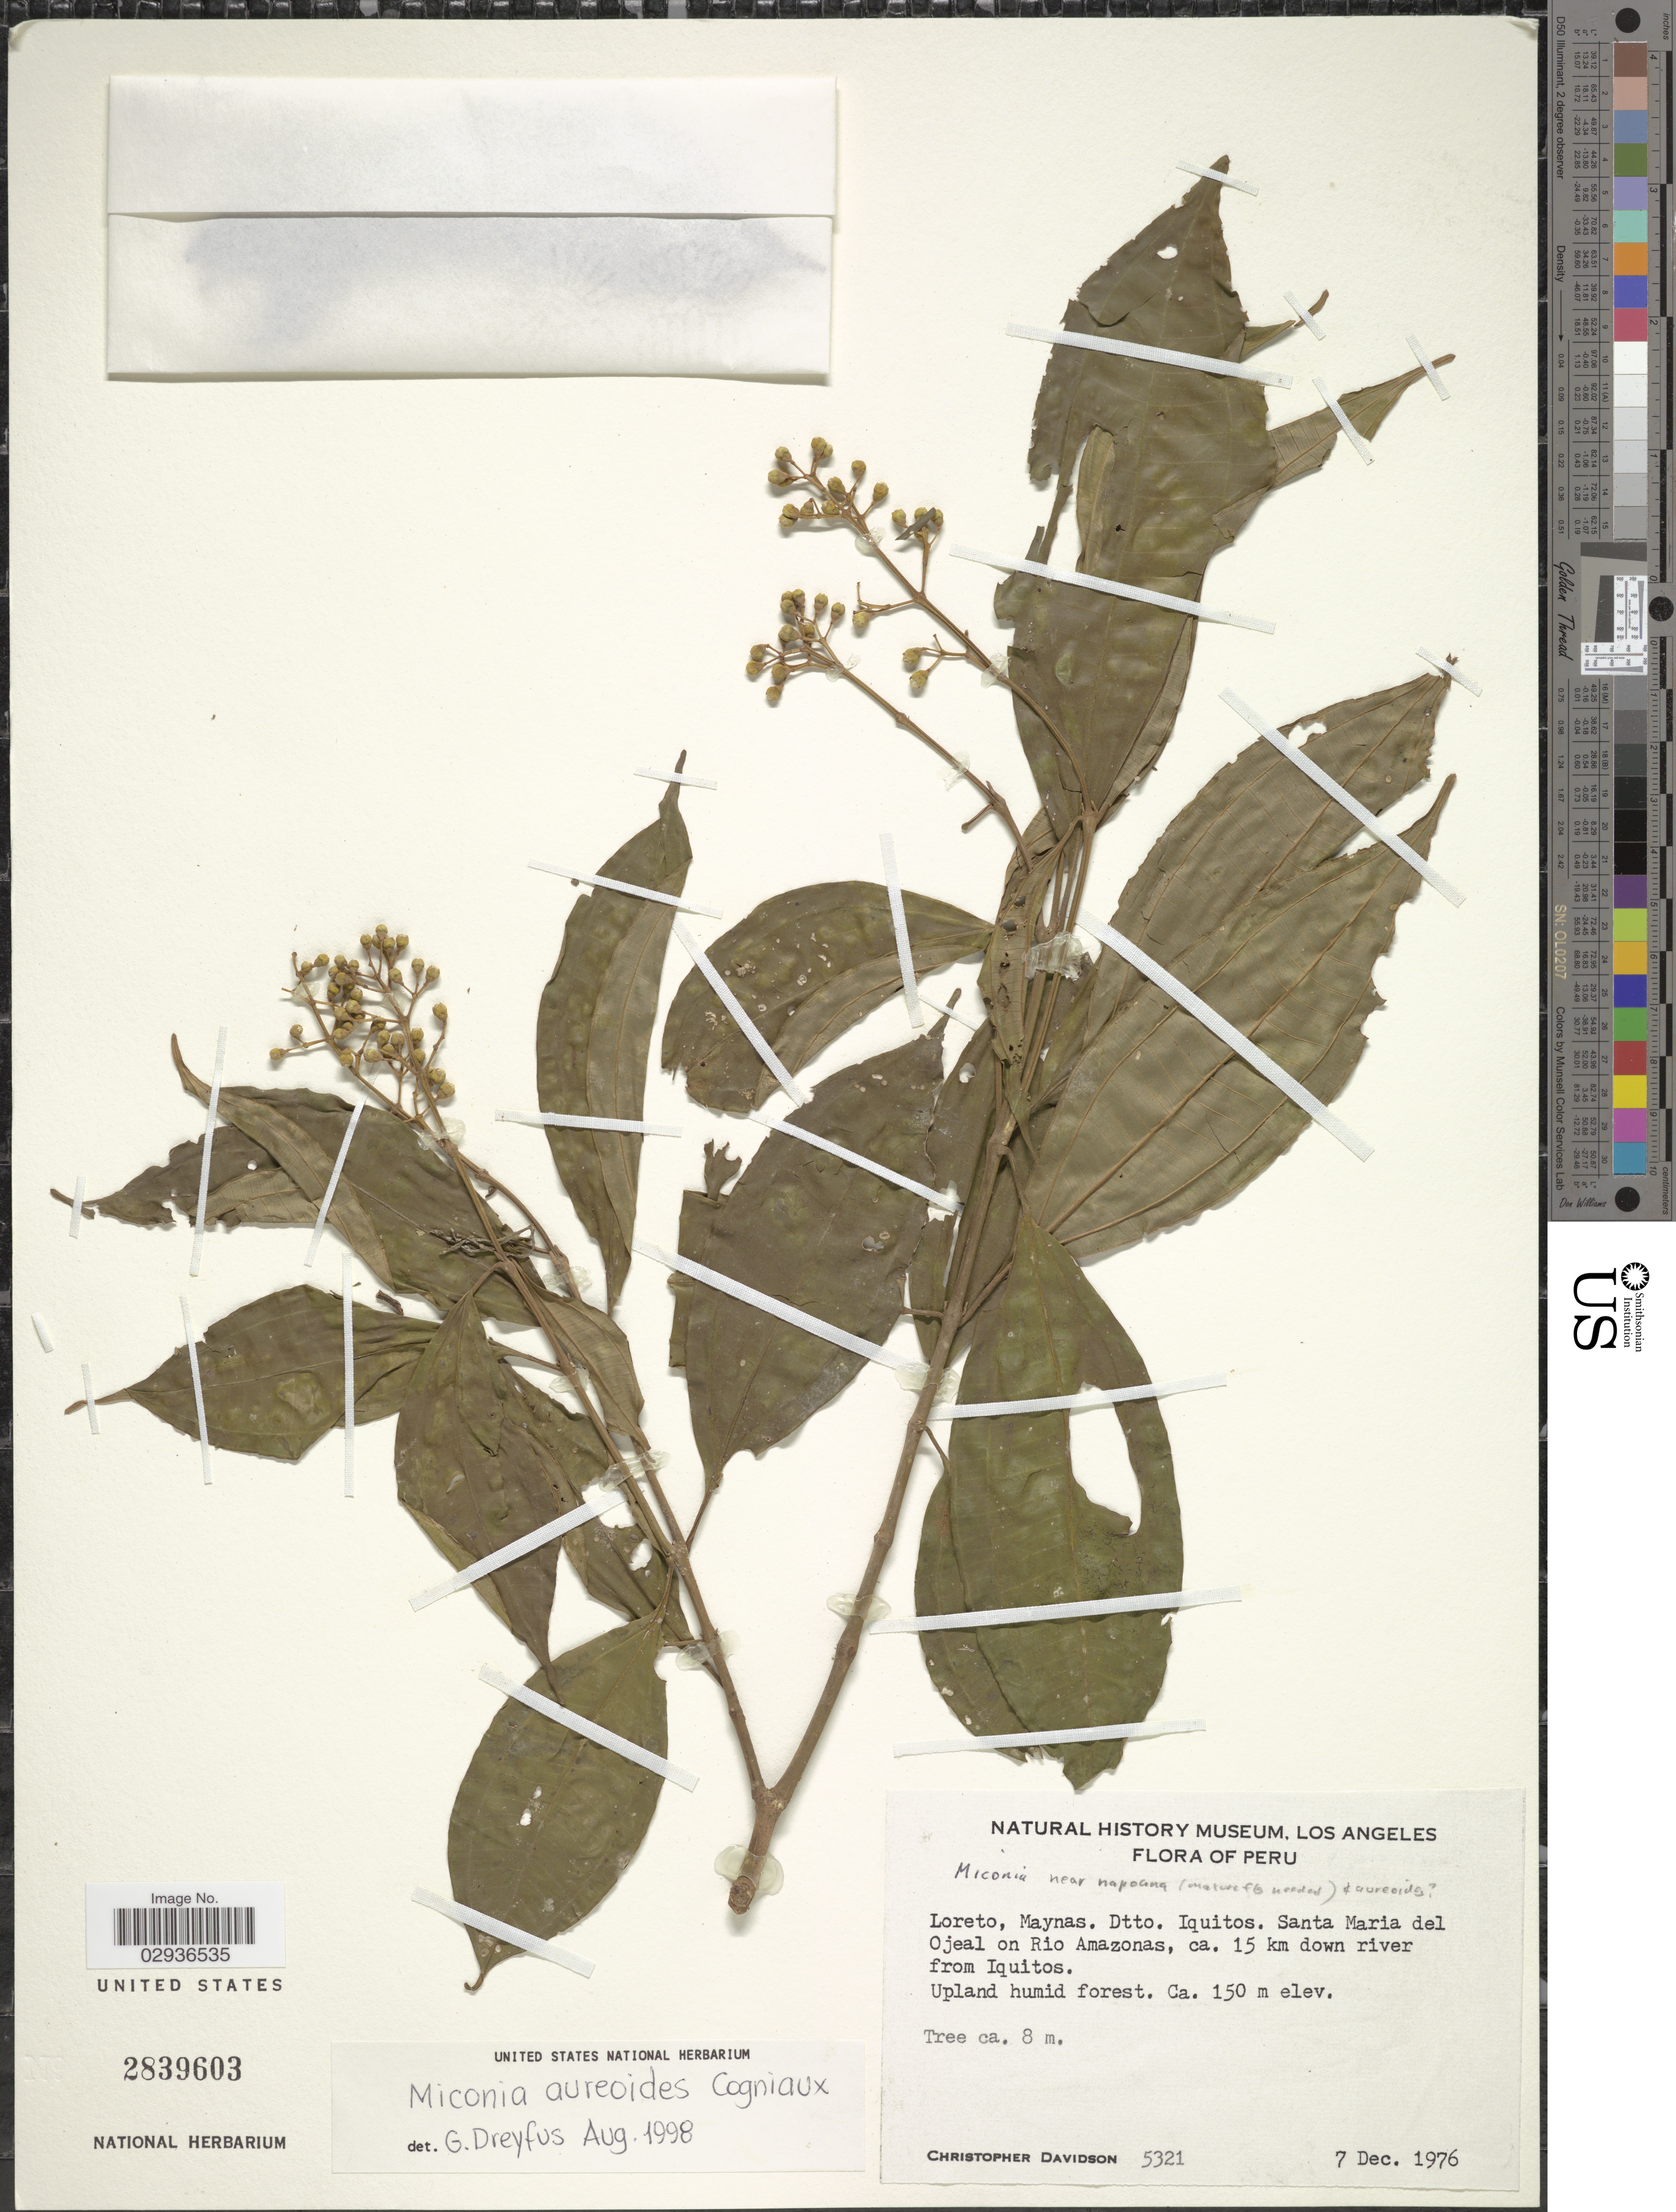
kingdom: Plantae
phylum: Tracheophyta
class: Magnoliopsida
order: Myrtales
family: Melastomataceae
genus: Miconia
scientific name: Miconia aureoides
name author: Cogn.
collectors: C. Davidson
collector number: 5321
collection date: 1976-12-07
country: Peru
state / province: Loreto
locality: Maynas. Dtto. Iquitos. Santa Maria del Ojeal on Rio Amazonas, ca. 15 km down river from Iquitos.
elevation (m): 150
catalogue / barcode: US 2839603